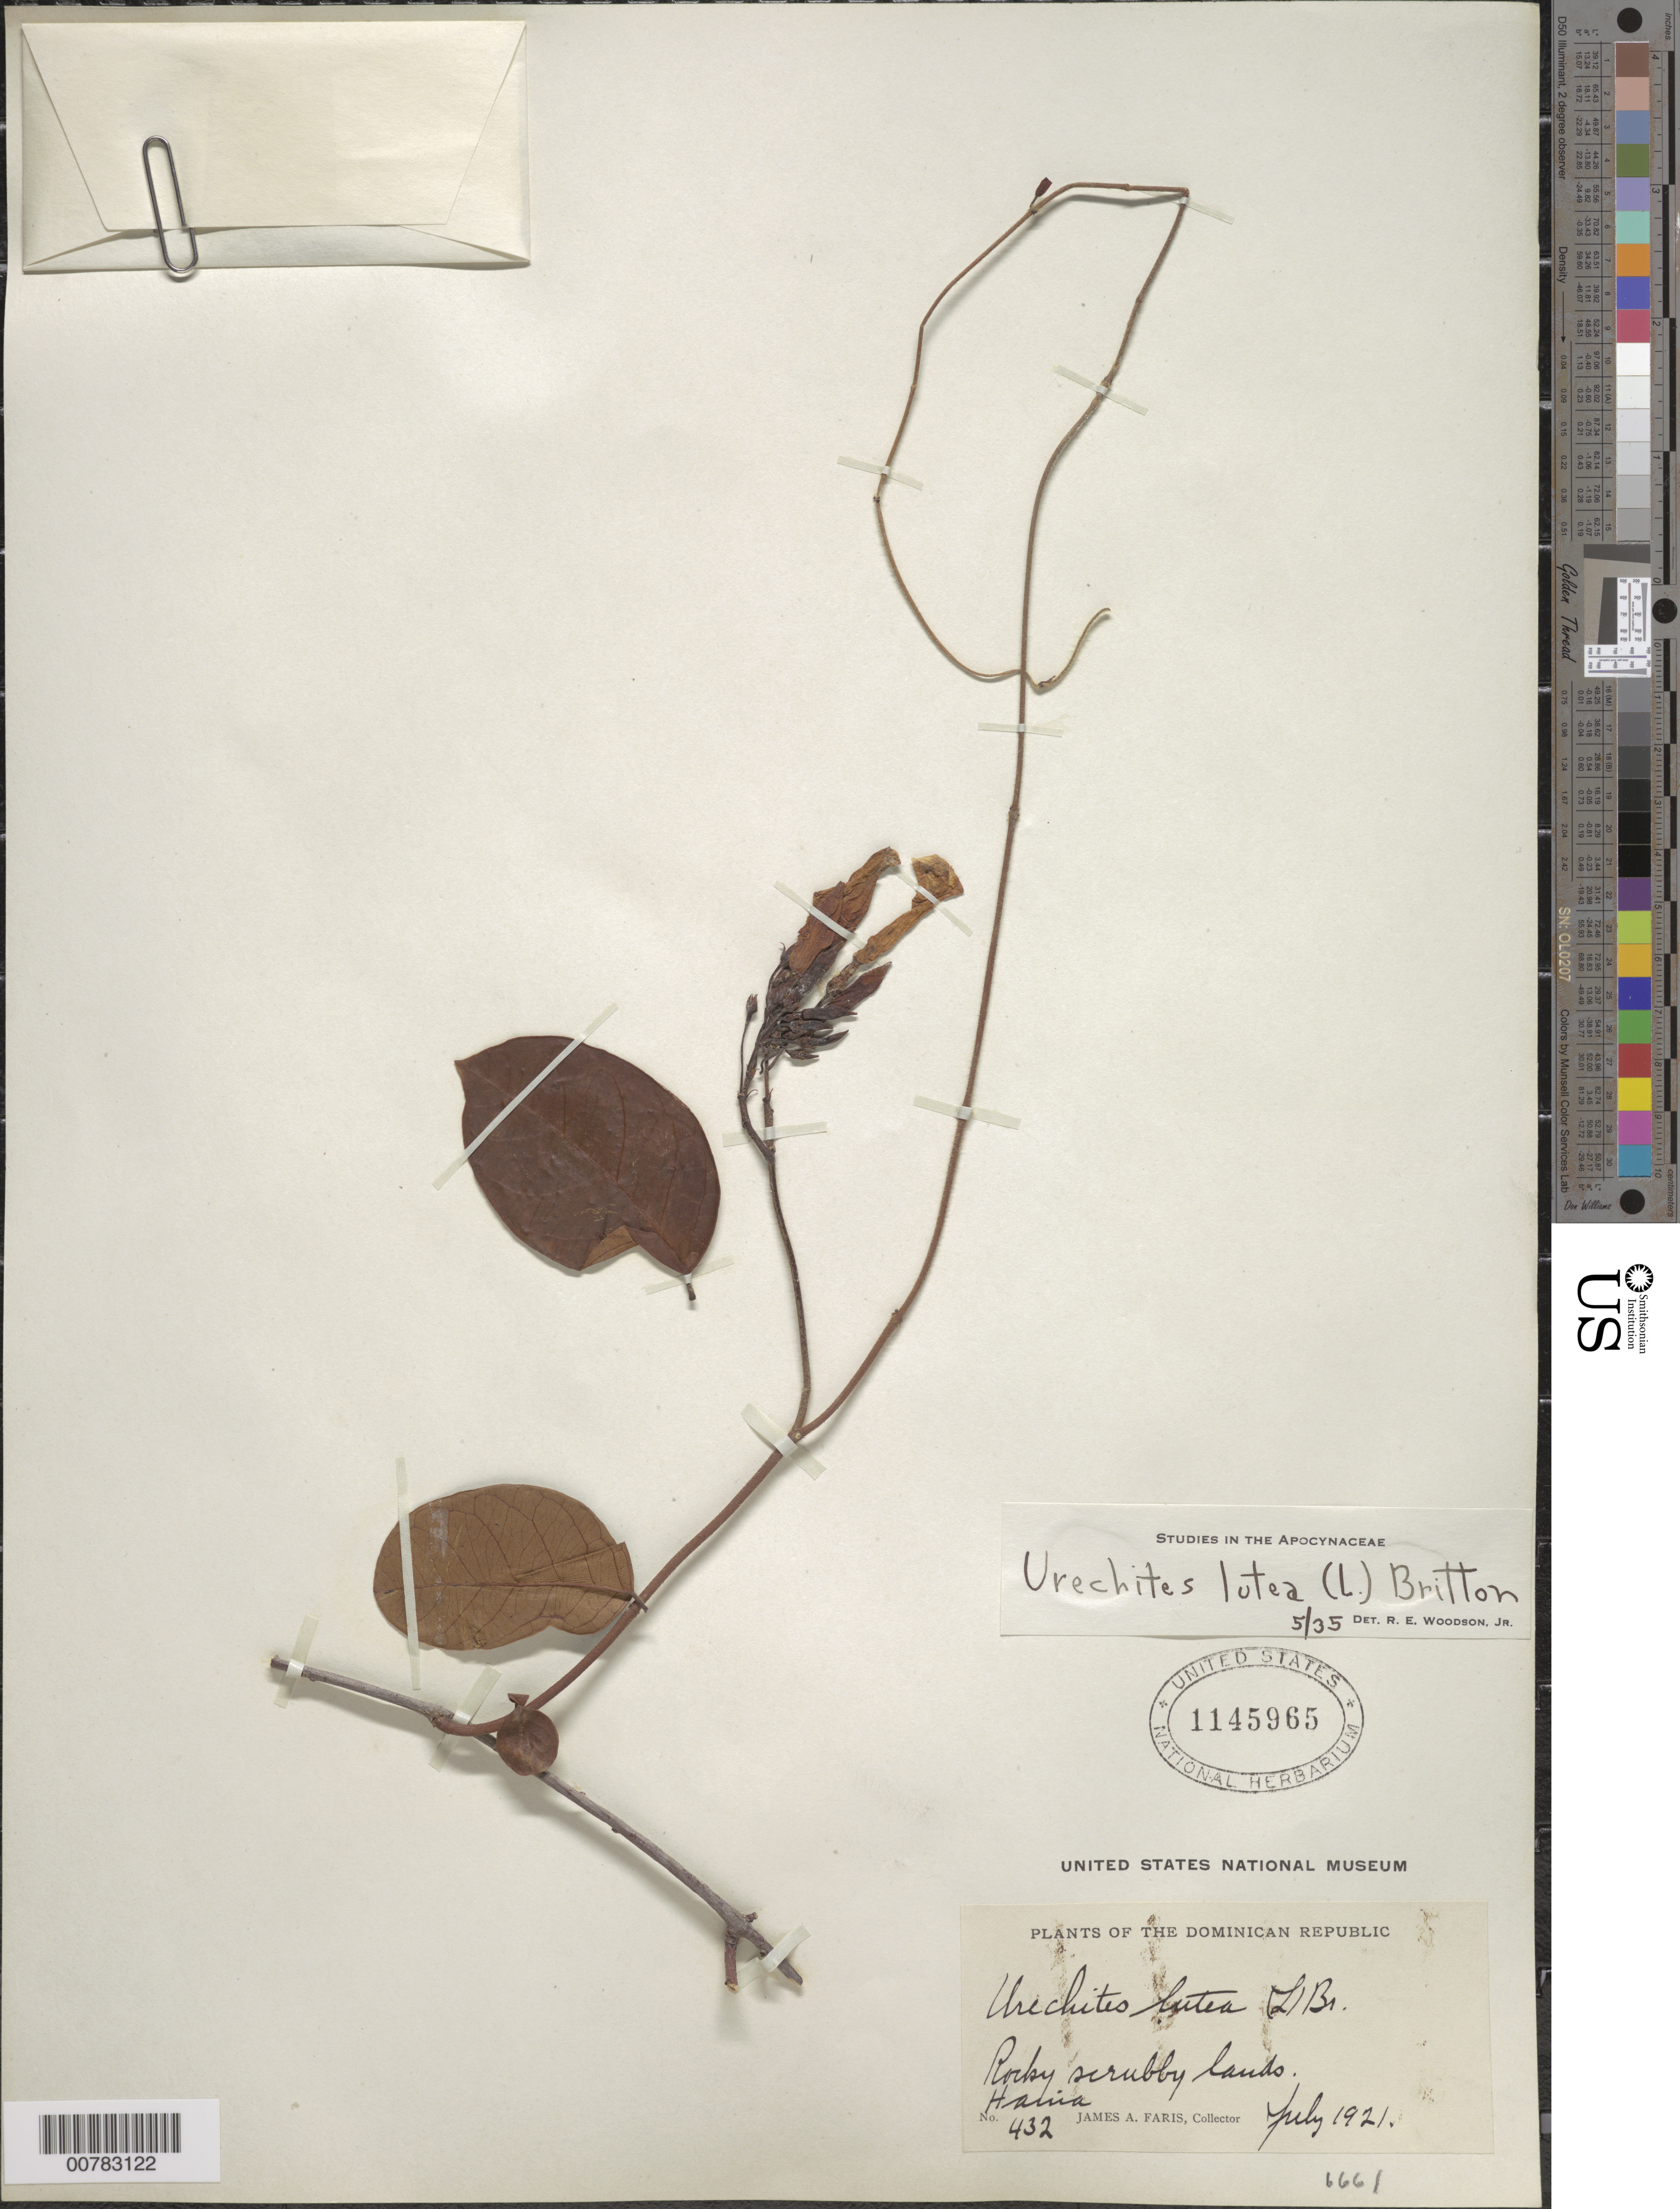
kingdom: Plantae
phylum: Tracheophyta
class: Magnoliopsida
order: Gentianales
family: Apocynaceae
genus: Pentalinon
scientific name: Pentalinon luteum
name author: (L.) B.F. Hansen & Wunderlin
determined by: Woodson, R. E., Jr.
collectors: J. Faris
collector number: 432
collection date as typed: Jul 1910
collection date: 1910-07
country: Dominican Republic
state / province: San Cristóbal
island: Hispaniola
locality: Haina.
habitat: Rocky scrubby lands.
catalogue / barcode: US 1145965